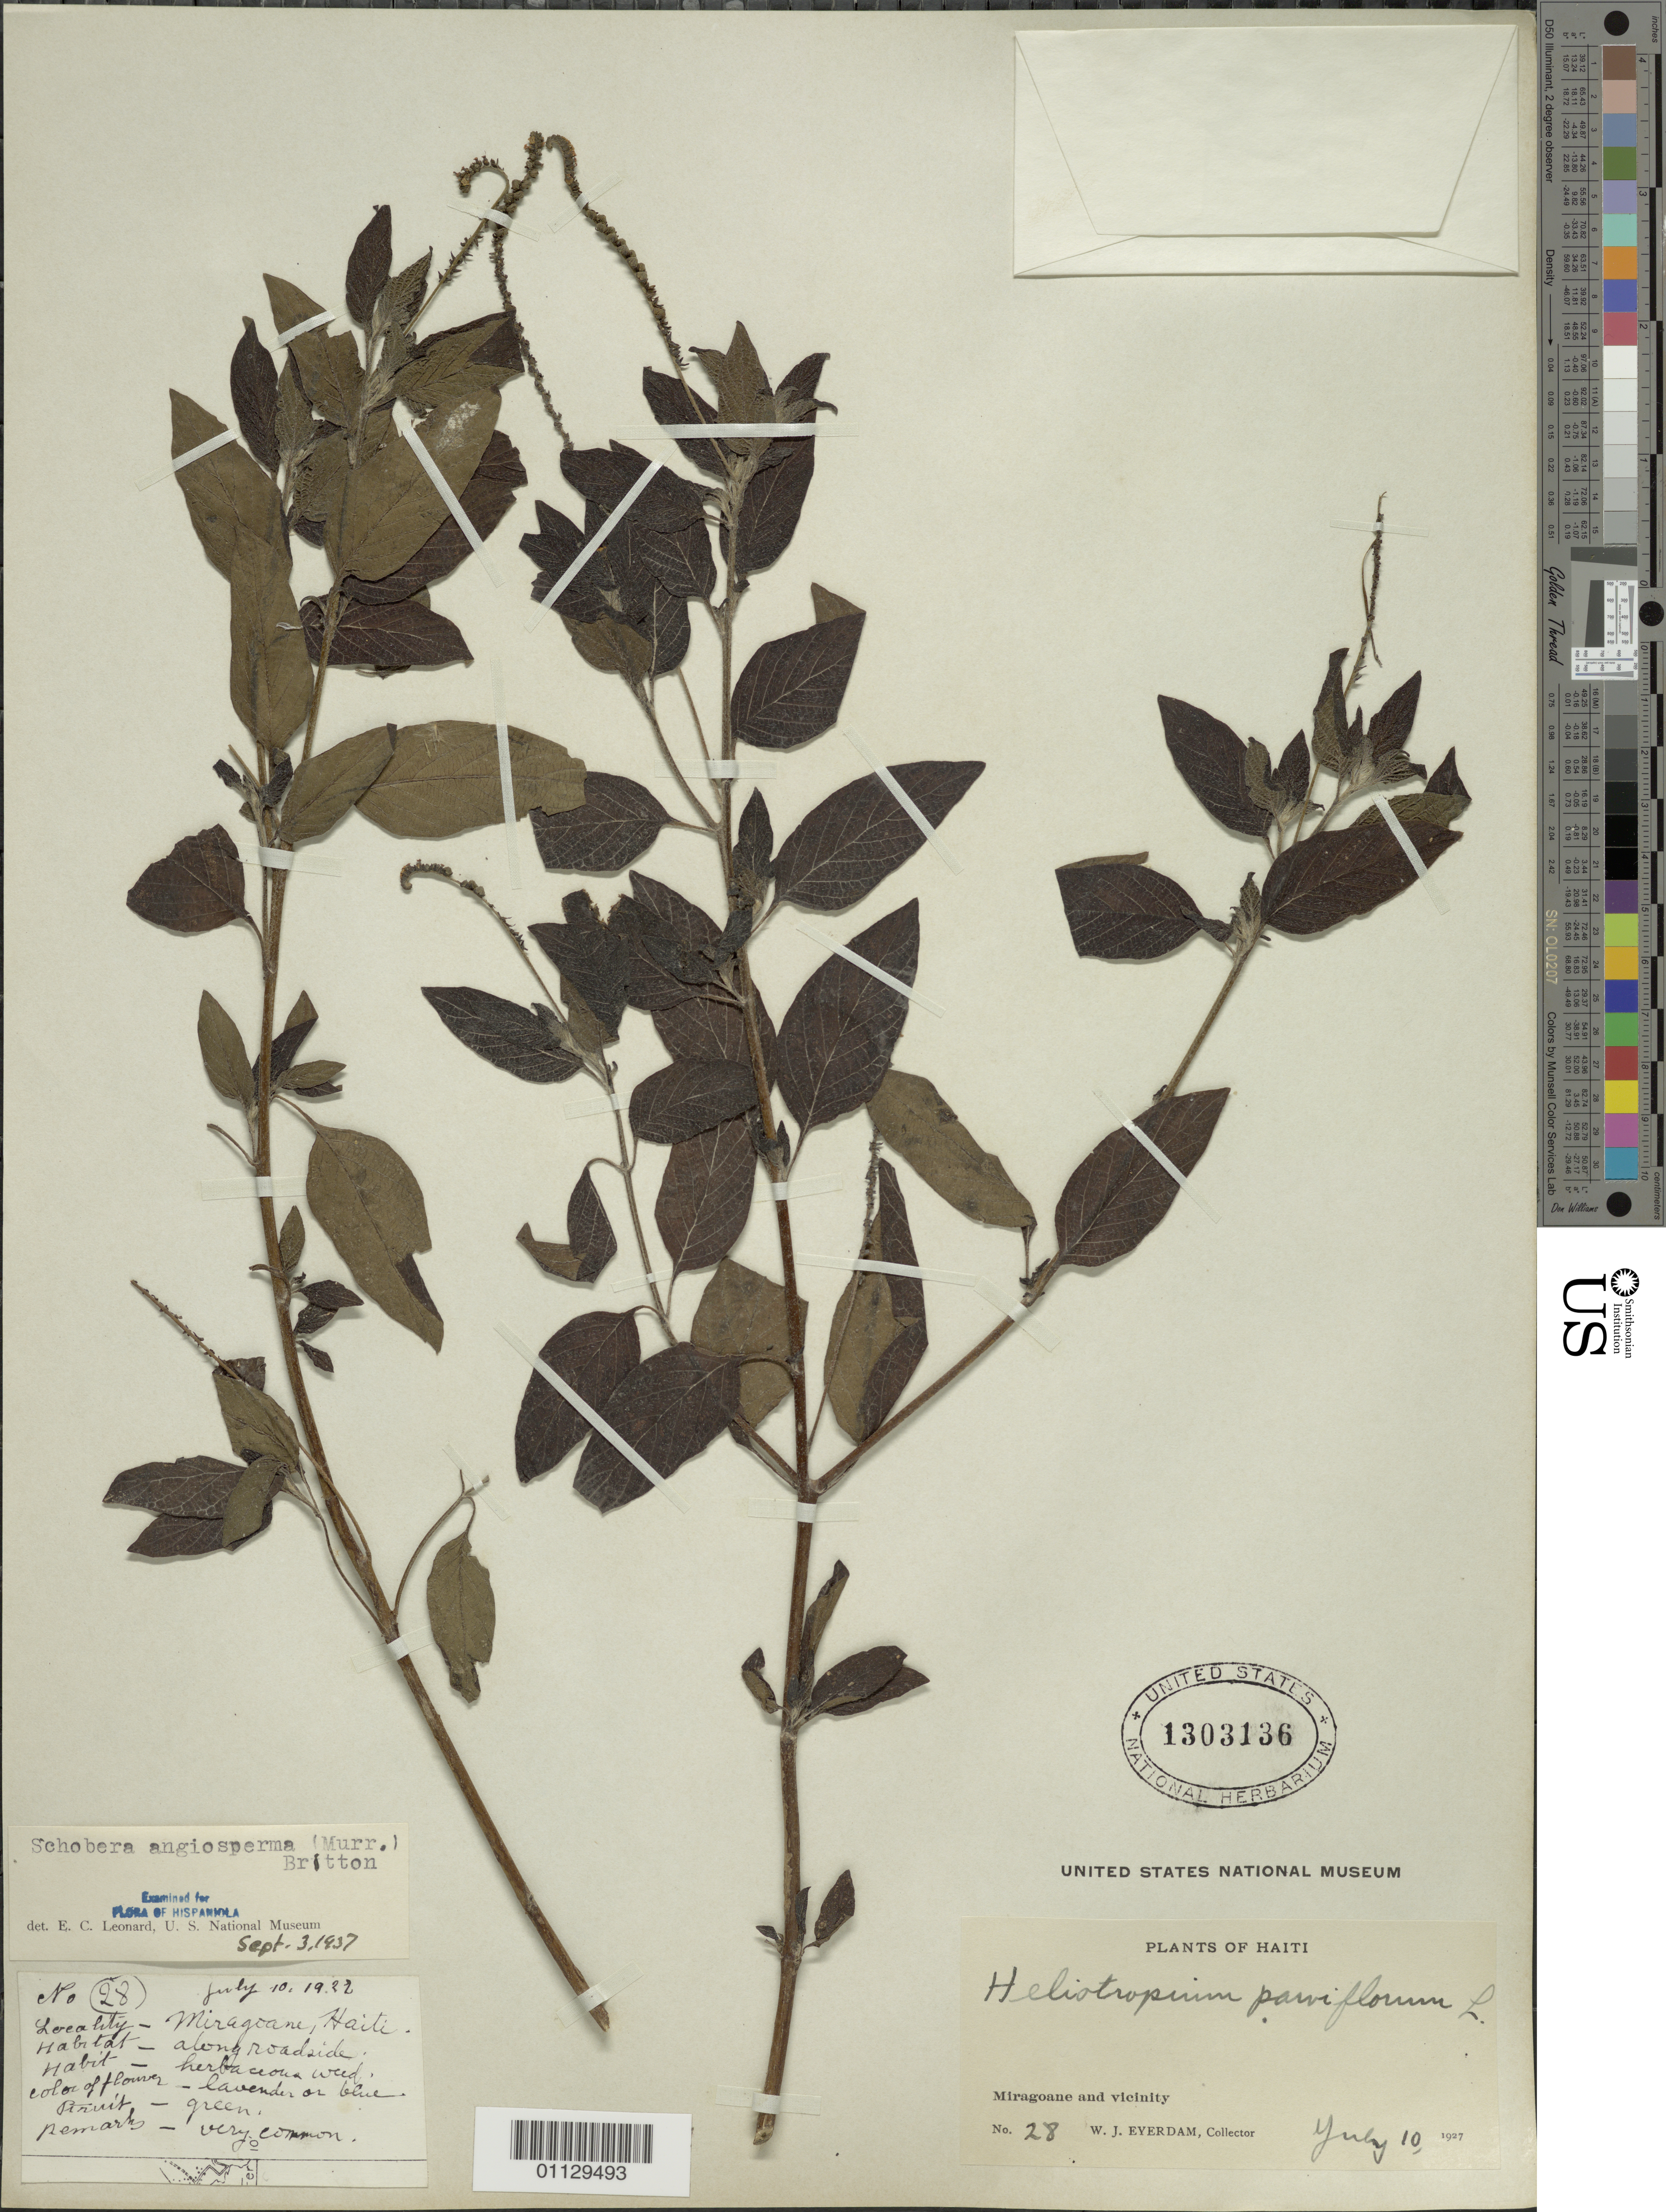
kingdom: Plantae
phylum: Tracheophyta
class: Magnoliopsida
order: Boraginales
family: Heliotropiaceae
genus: Schobera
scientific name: Schobera angiosperma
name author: (Murr.) Britton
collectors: W. J. Eyerdam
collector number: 28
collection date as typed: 10 Jul 1927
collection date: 1927-07-10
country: Haiti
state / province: Nippes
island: Hispaniola I.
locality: Miragoane and vicinity; along roadsides in herbaceous woods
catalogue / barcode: US 1303136